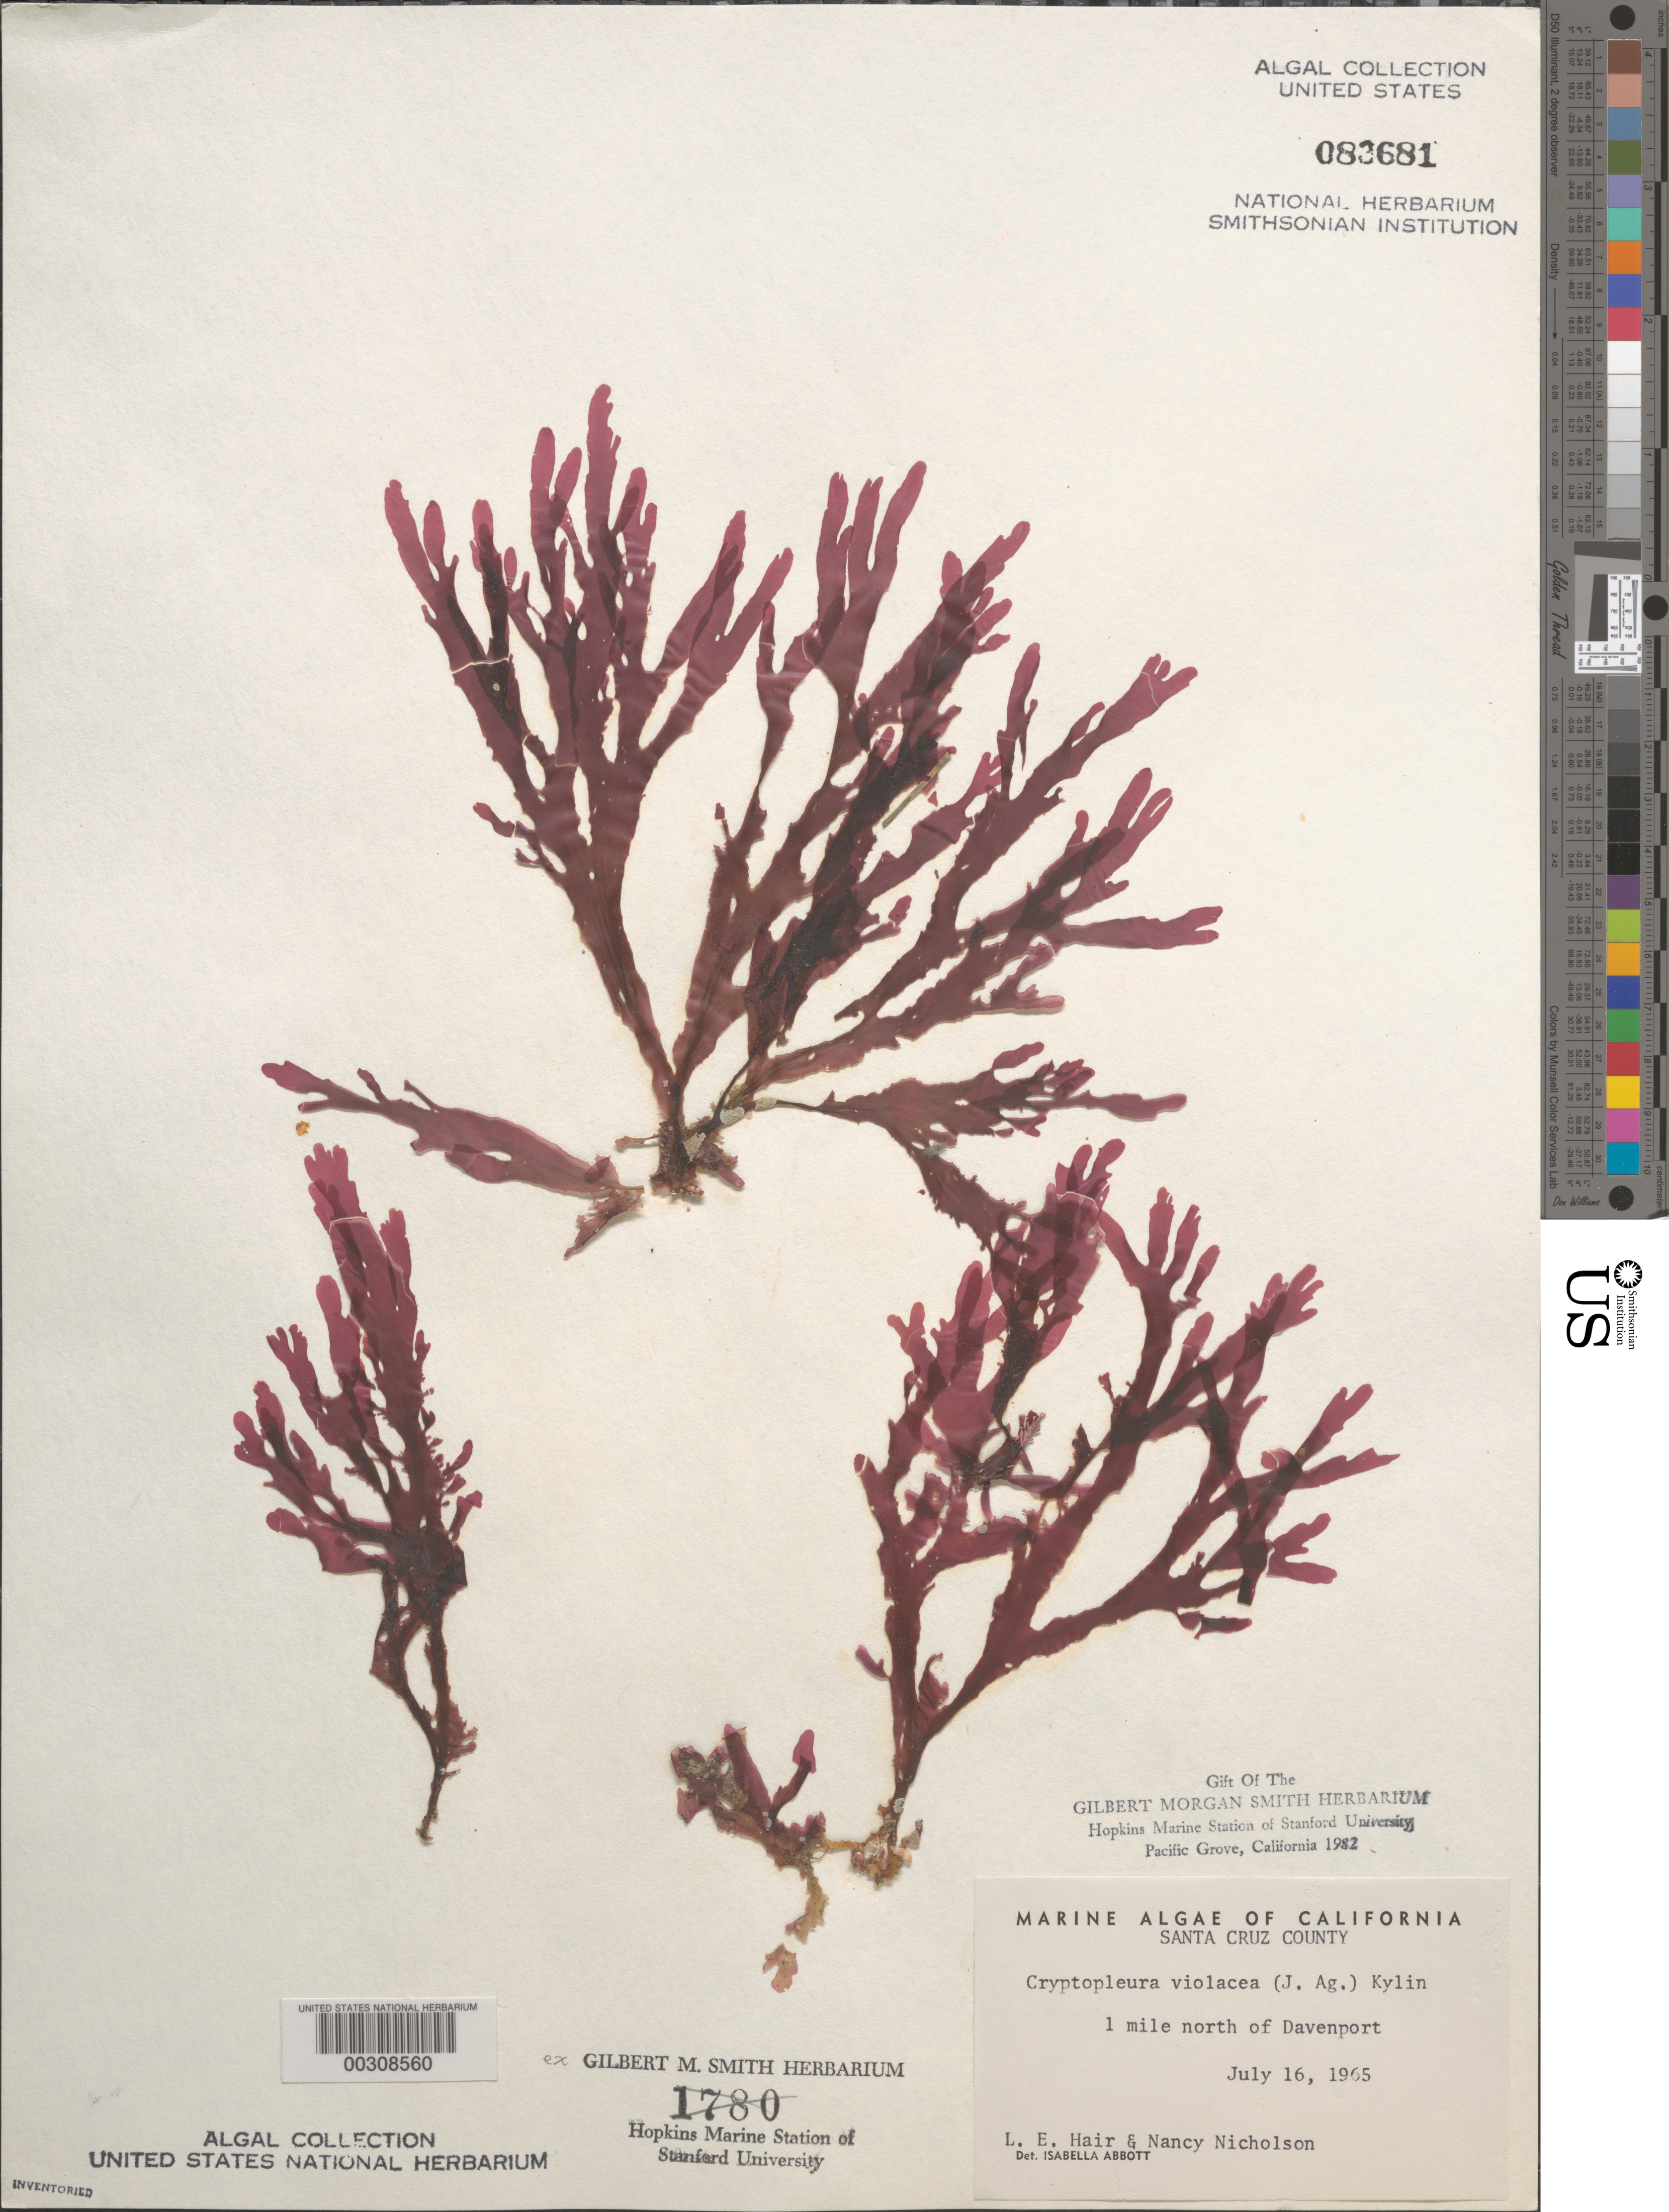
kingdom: Plantae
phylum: Rhodophyta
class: Florideophyceae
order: Ceramiales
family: Delesseriaceae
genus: Cryptopleura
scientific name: Cryptopleura violacea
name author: (J. Ag.) Kylin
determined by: Abbott, Isabella A.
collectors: L. Hair & N. Nicholson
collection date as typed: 16 Jul 1965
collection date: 1965-07-16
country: United States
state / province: California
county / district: Santa Cruz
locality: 1 mile north of Davenport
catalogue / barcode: US 83681